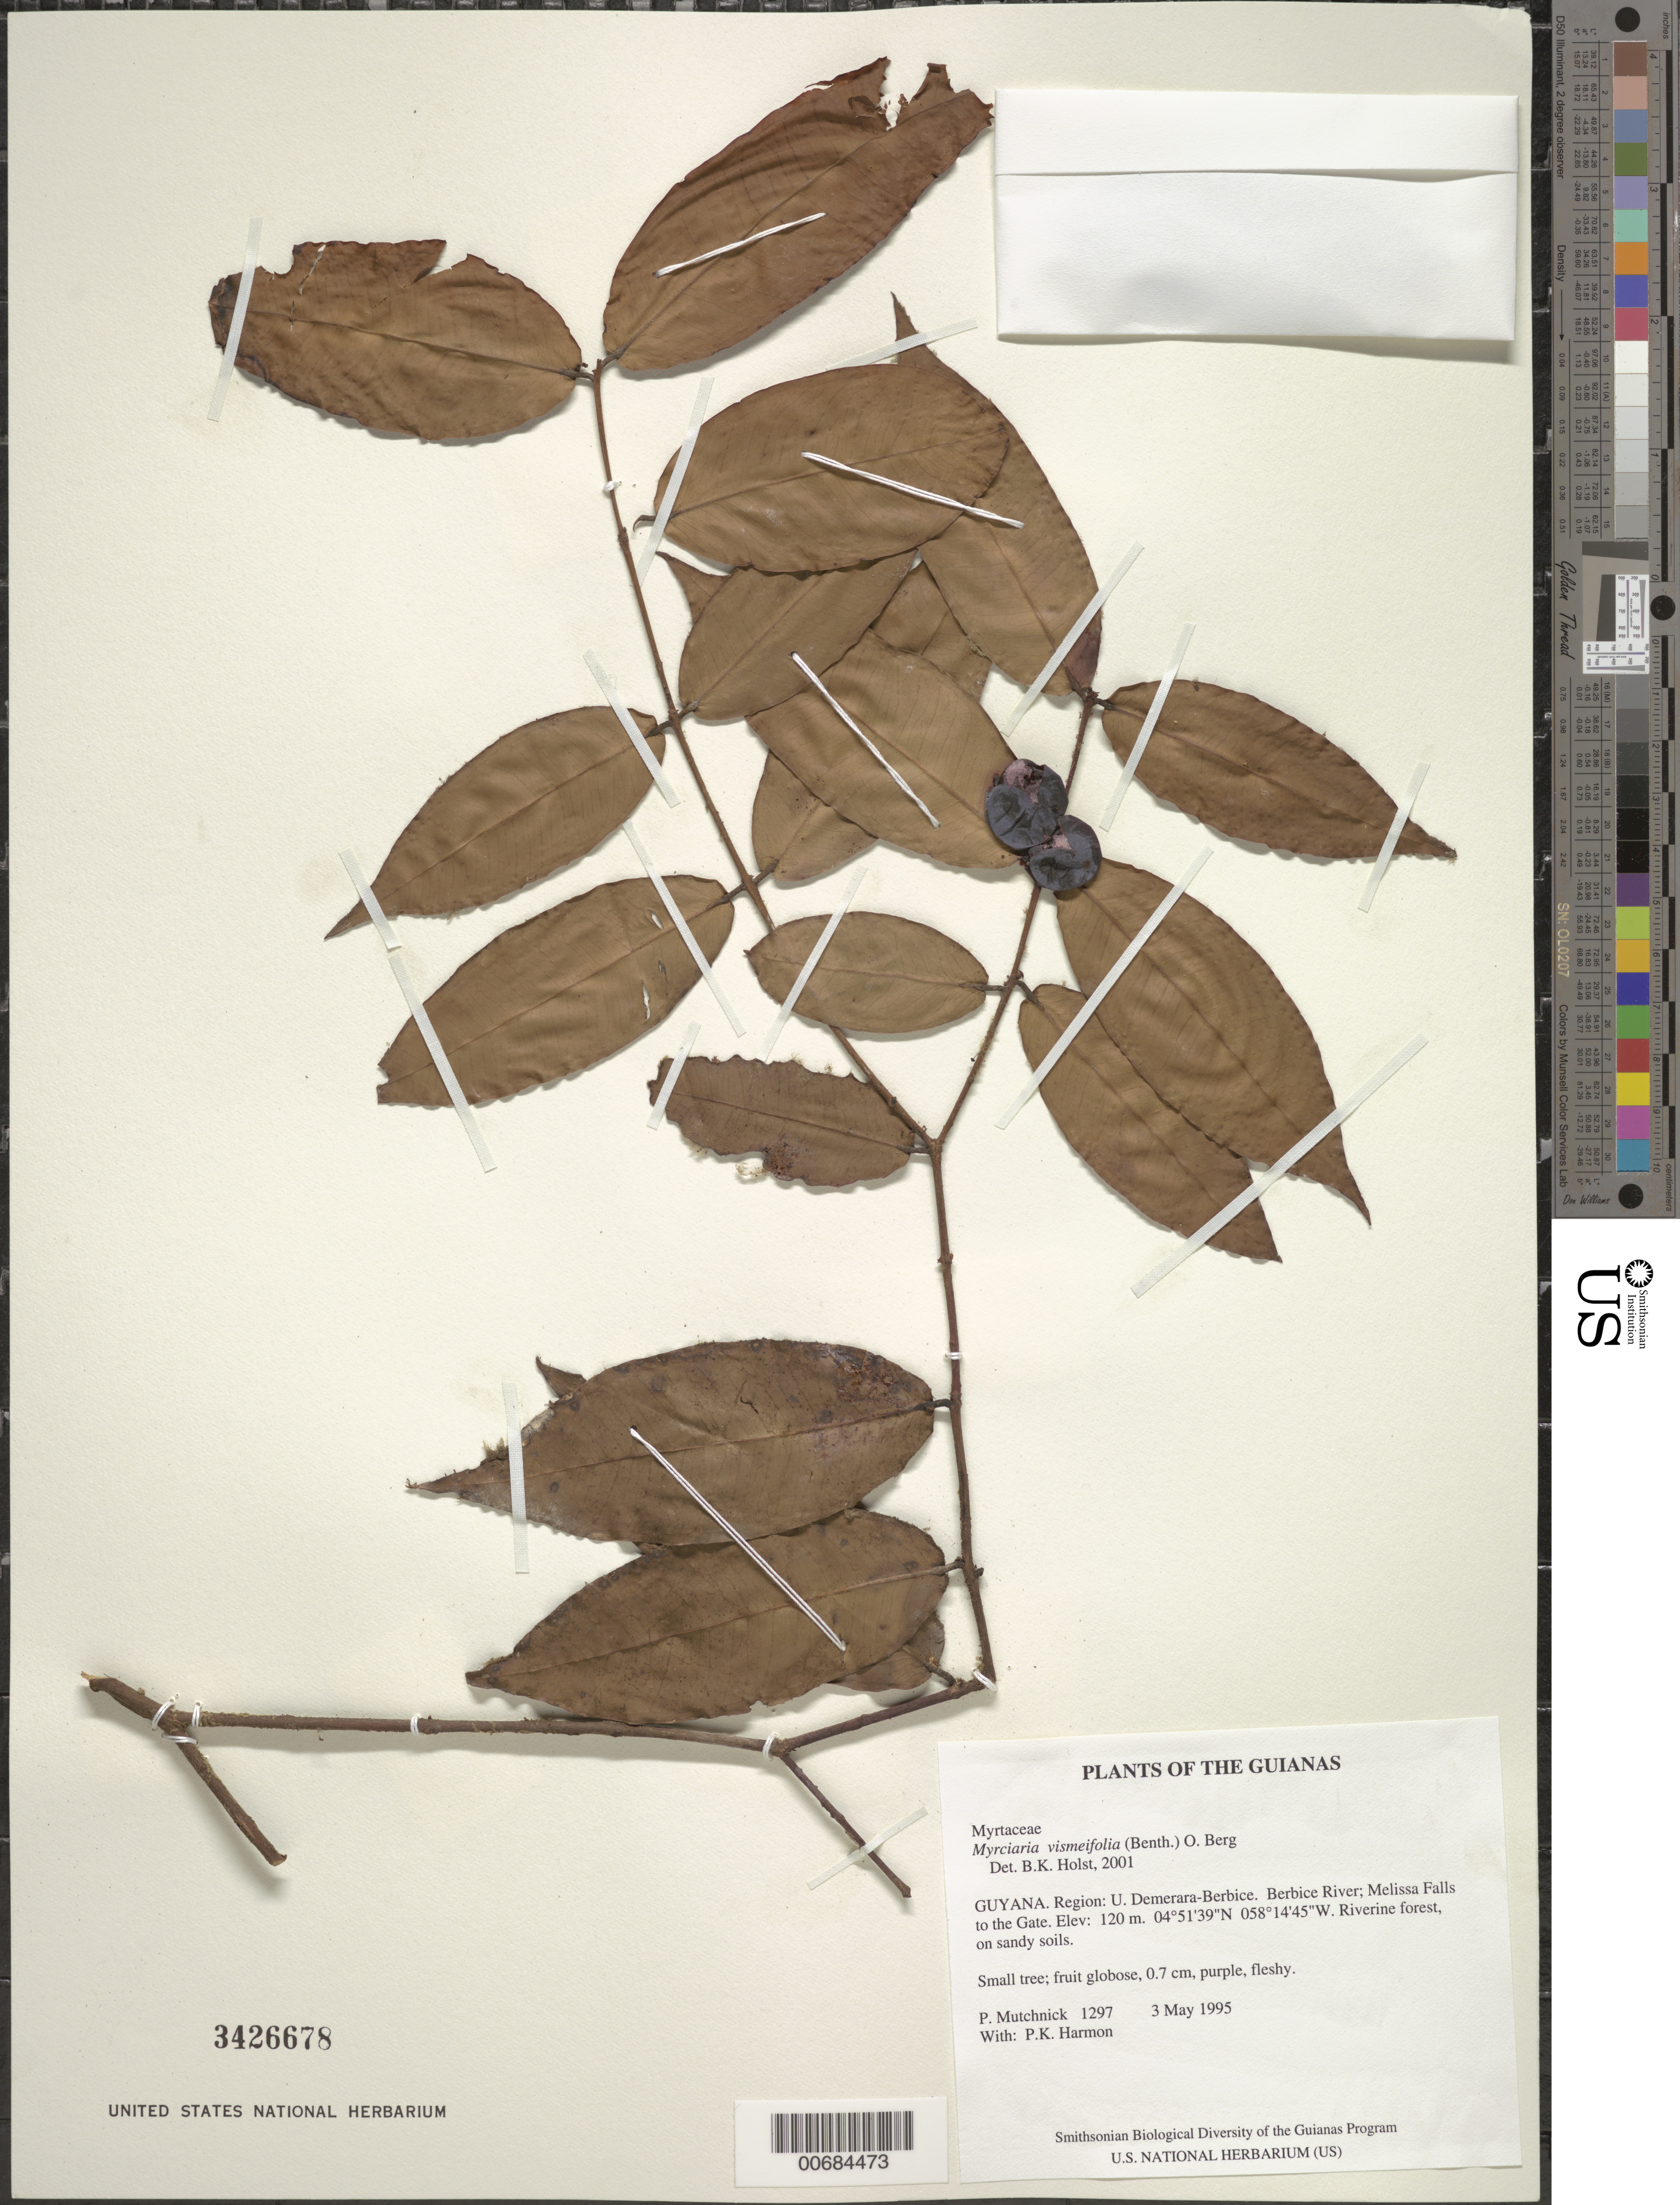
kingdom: Plantae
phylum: Tracheophyta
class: Magnoliopsida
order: Myrtales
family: Myrtaceae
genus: Myrciaria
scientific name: Myrciaria vismiifolia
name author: (Benth.) O. Berg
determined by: Holst, Bruce K.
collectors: P. Mutchnick & P. Harmon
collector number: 1297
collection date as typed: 3 May 1995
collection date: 1995-05-03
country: Guyana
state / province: U. Demerara-Berbice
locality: Berbice River; Melissa Falls to the Gate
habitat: Riverine forest, on sandy soils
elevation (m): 120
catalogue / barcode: US 3426678